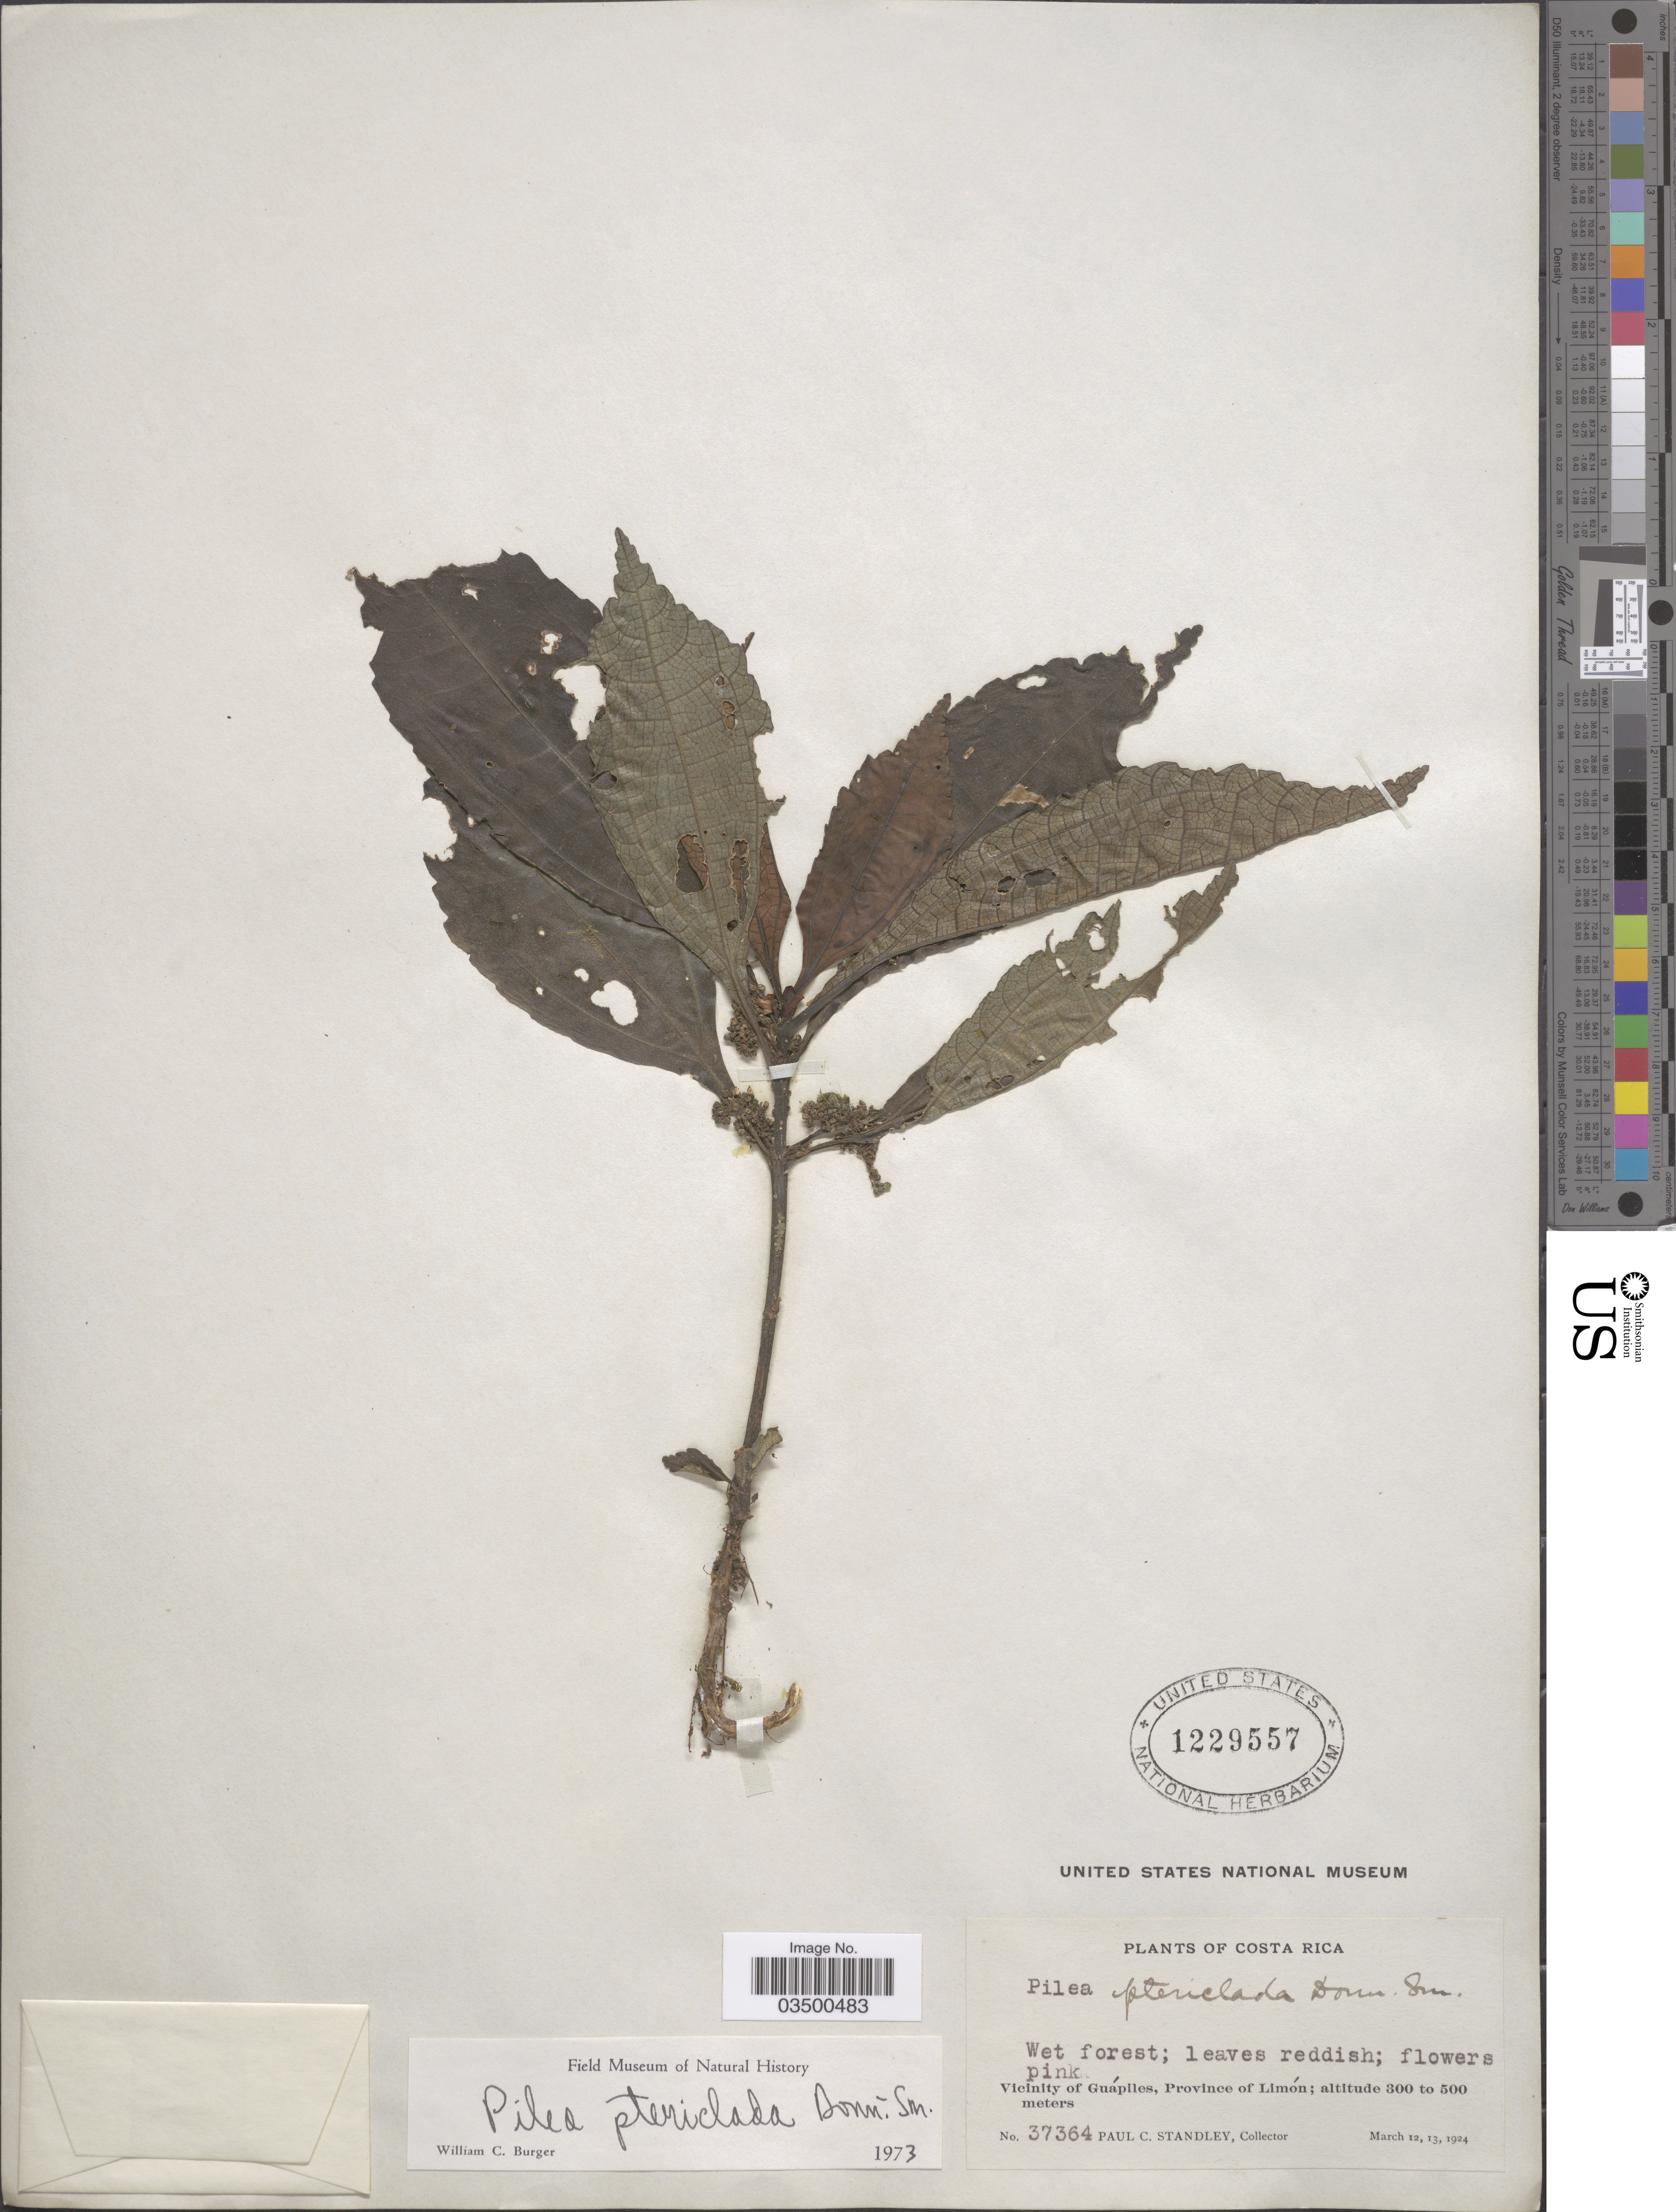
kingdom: Plantae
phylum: Tracheophyta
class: Magnoliopsida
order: Rosales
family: Urticaceae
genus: Pilea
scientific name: Pilea pteropodon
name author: Wedd.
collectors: P. C. Standley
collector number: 37364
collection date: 1924-03-12/1924-03-13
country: Costa Rica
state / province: Limón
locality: Vicinity of Guápiles, Province of Limón.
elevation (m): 300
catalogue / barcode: US 1229557